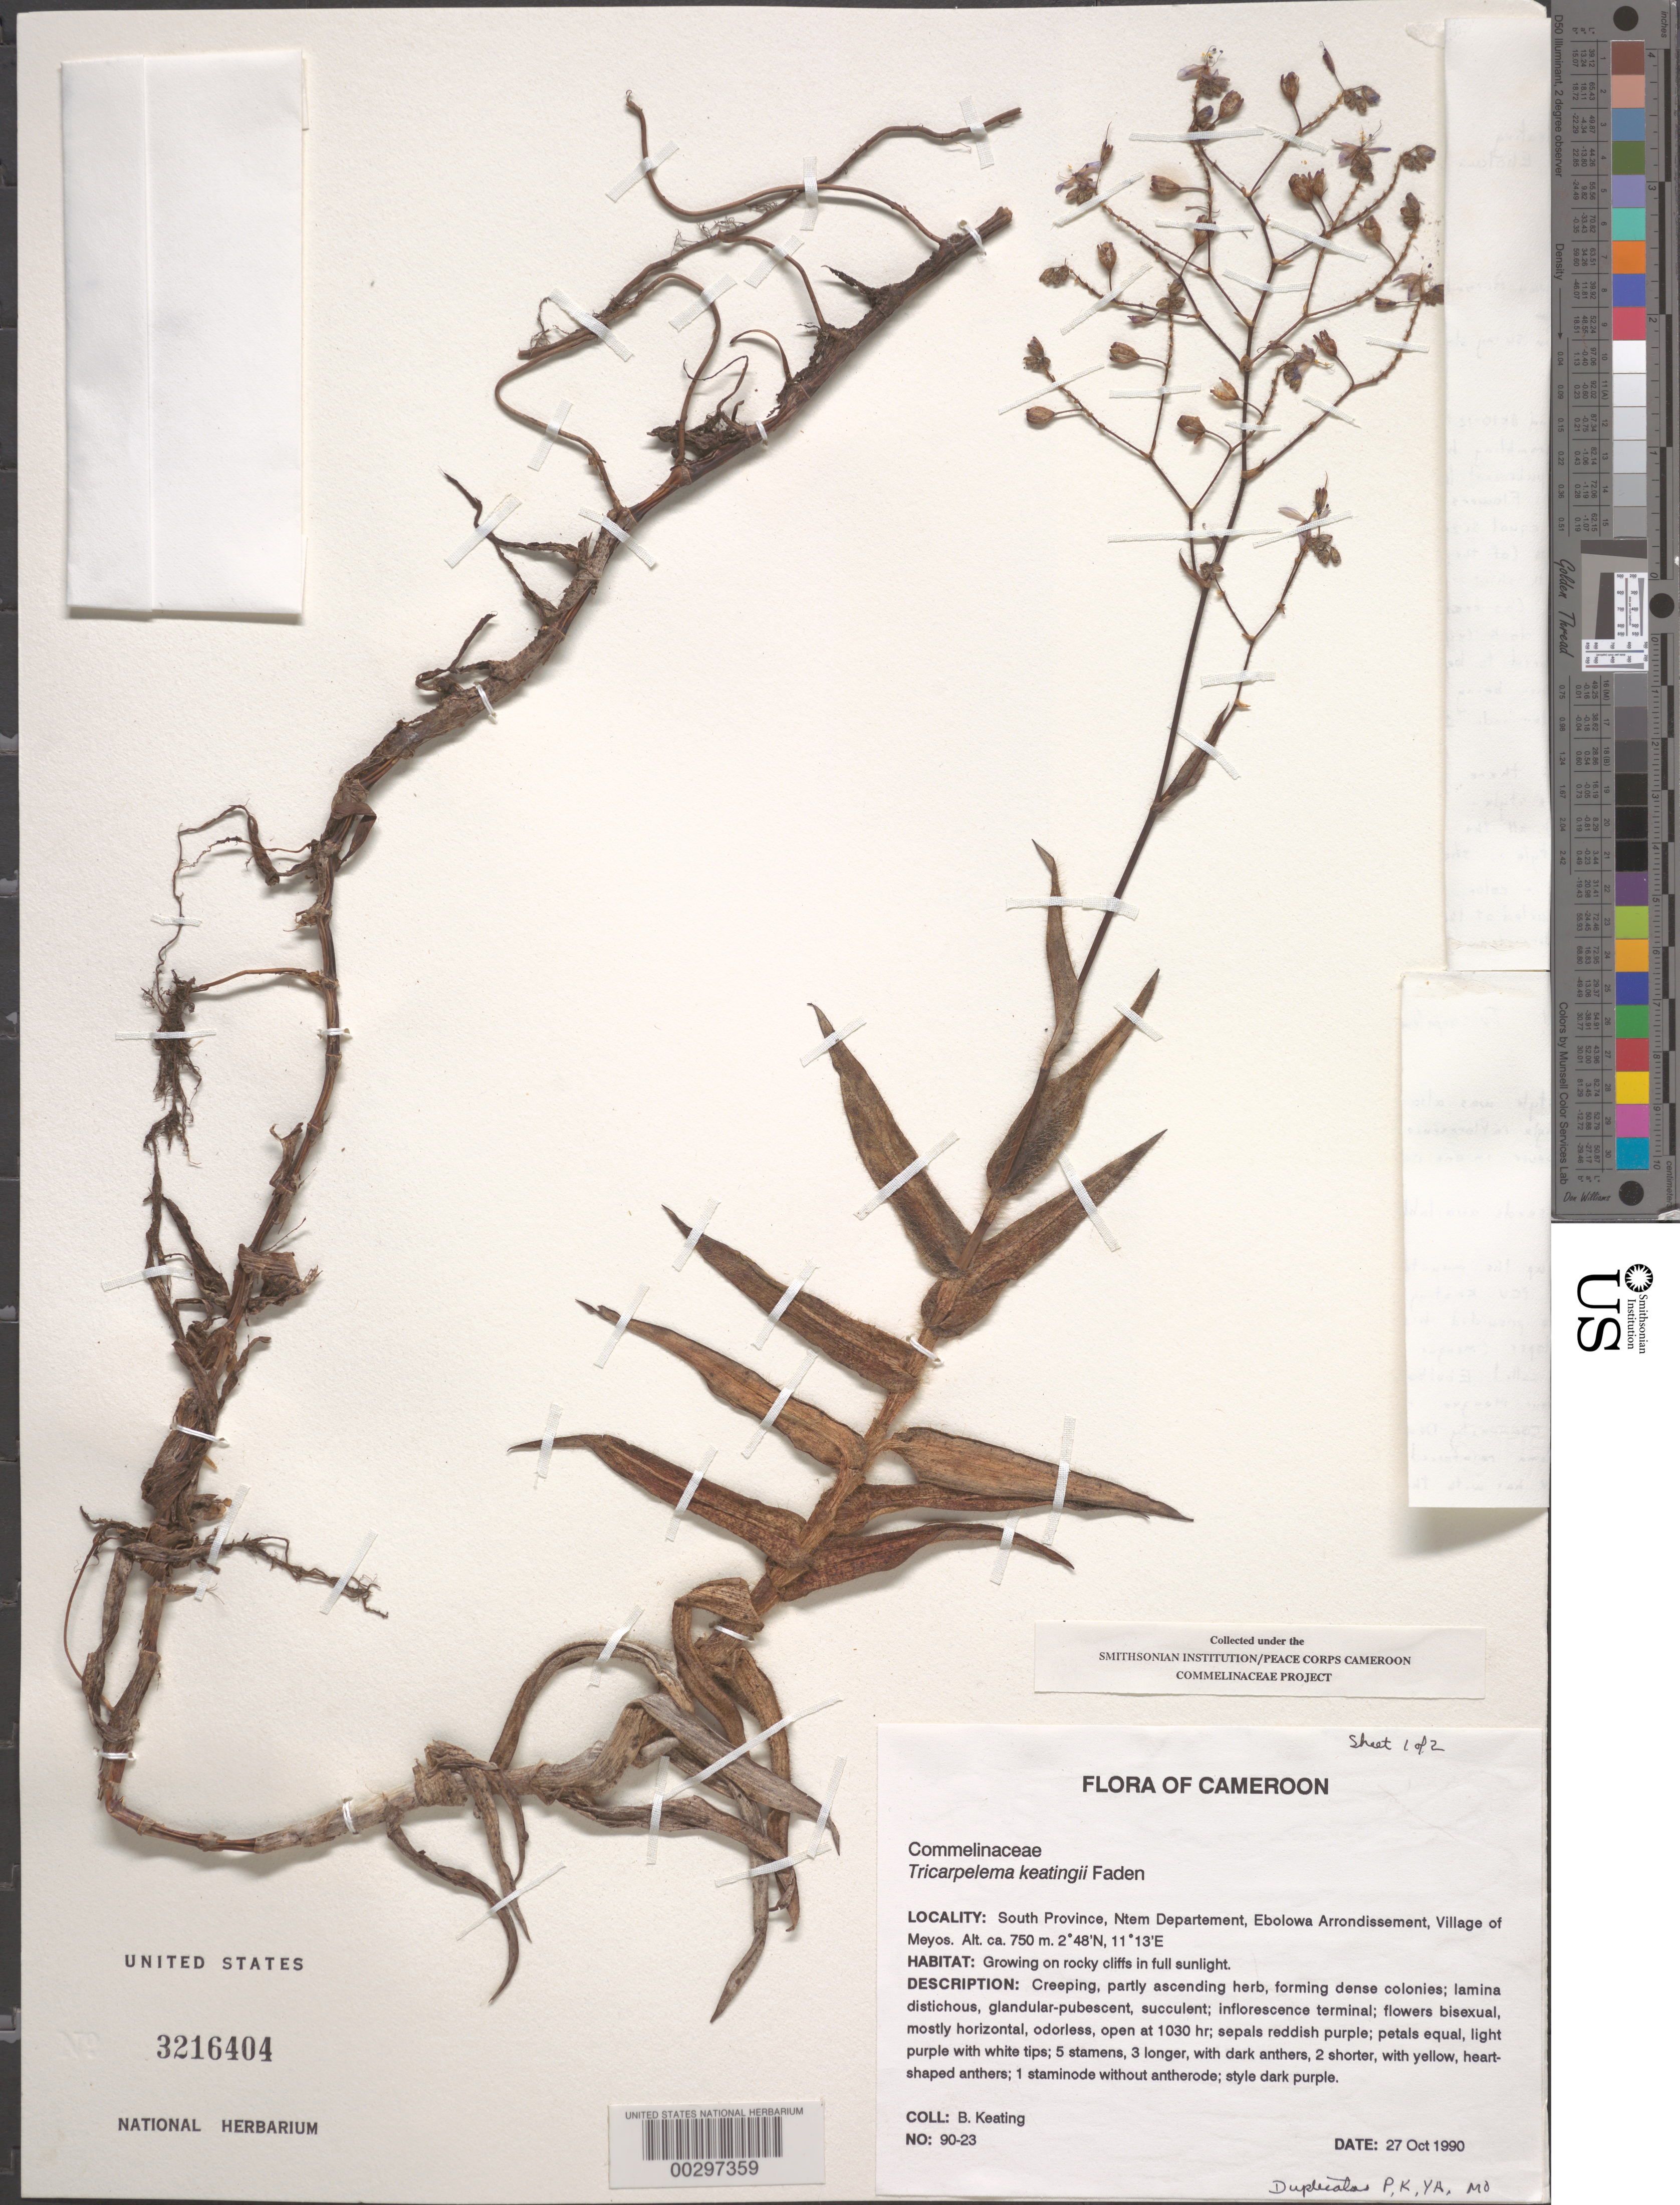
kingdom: Plantae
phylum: Tracheophyta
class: Liliopsida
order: Commelinales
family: Commelinaceae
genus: Tricarpelema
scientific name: Tricarpelema keatingii Faden, ined.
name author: Faden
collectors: B. Keating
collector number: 90-23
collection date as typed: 27 Oct 1990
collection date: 1990-10-27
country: Cameroon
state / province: Sud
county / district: Ntem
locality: Ntem, ebolowa arrondissement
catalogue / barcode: US 3216404